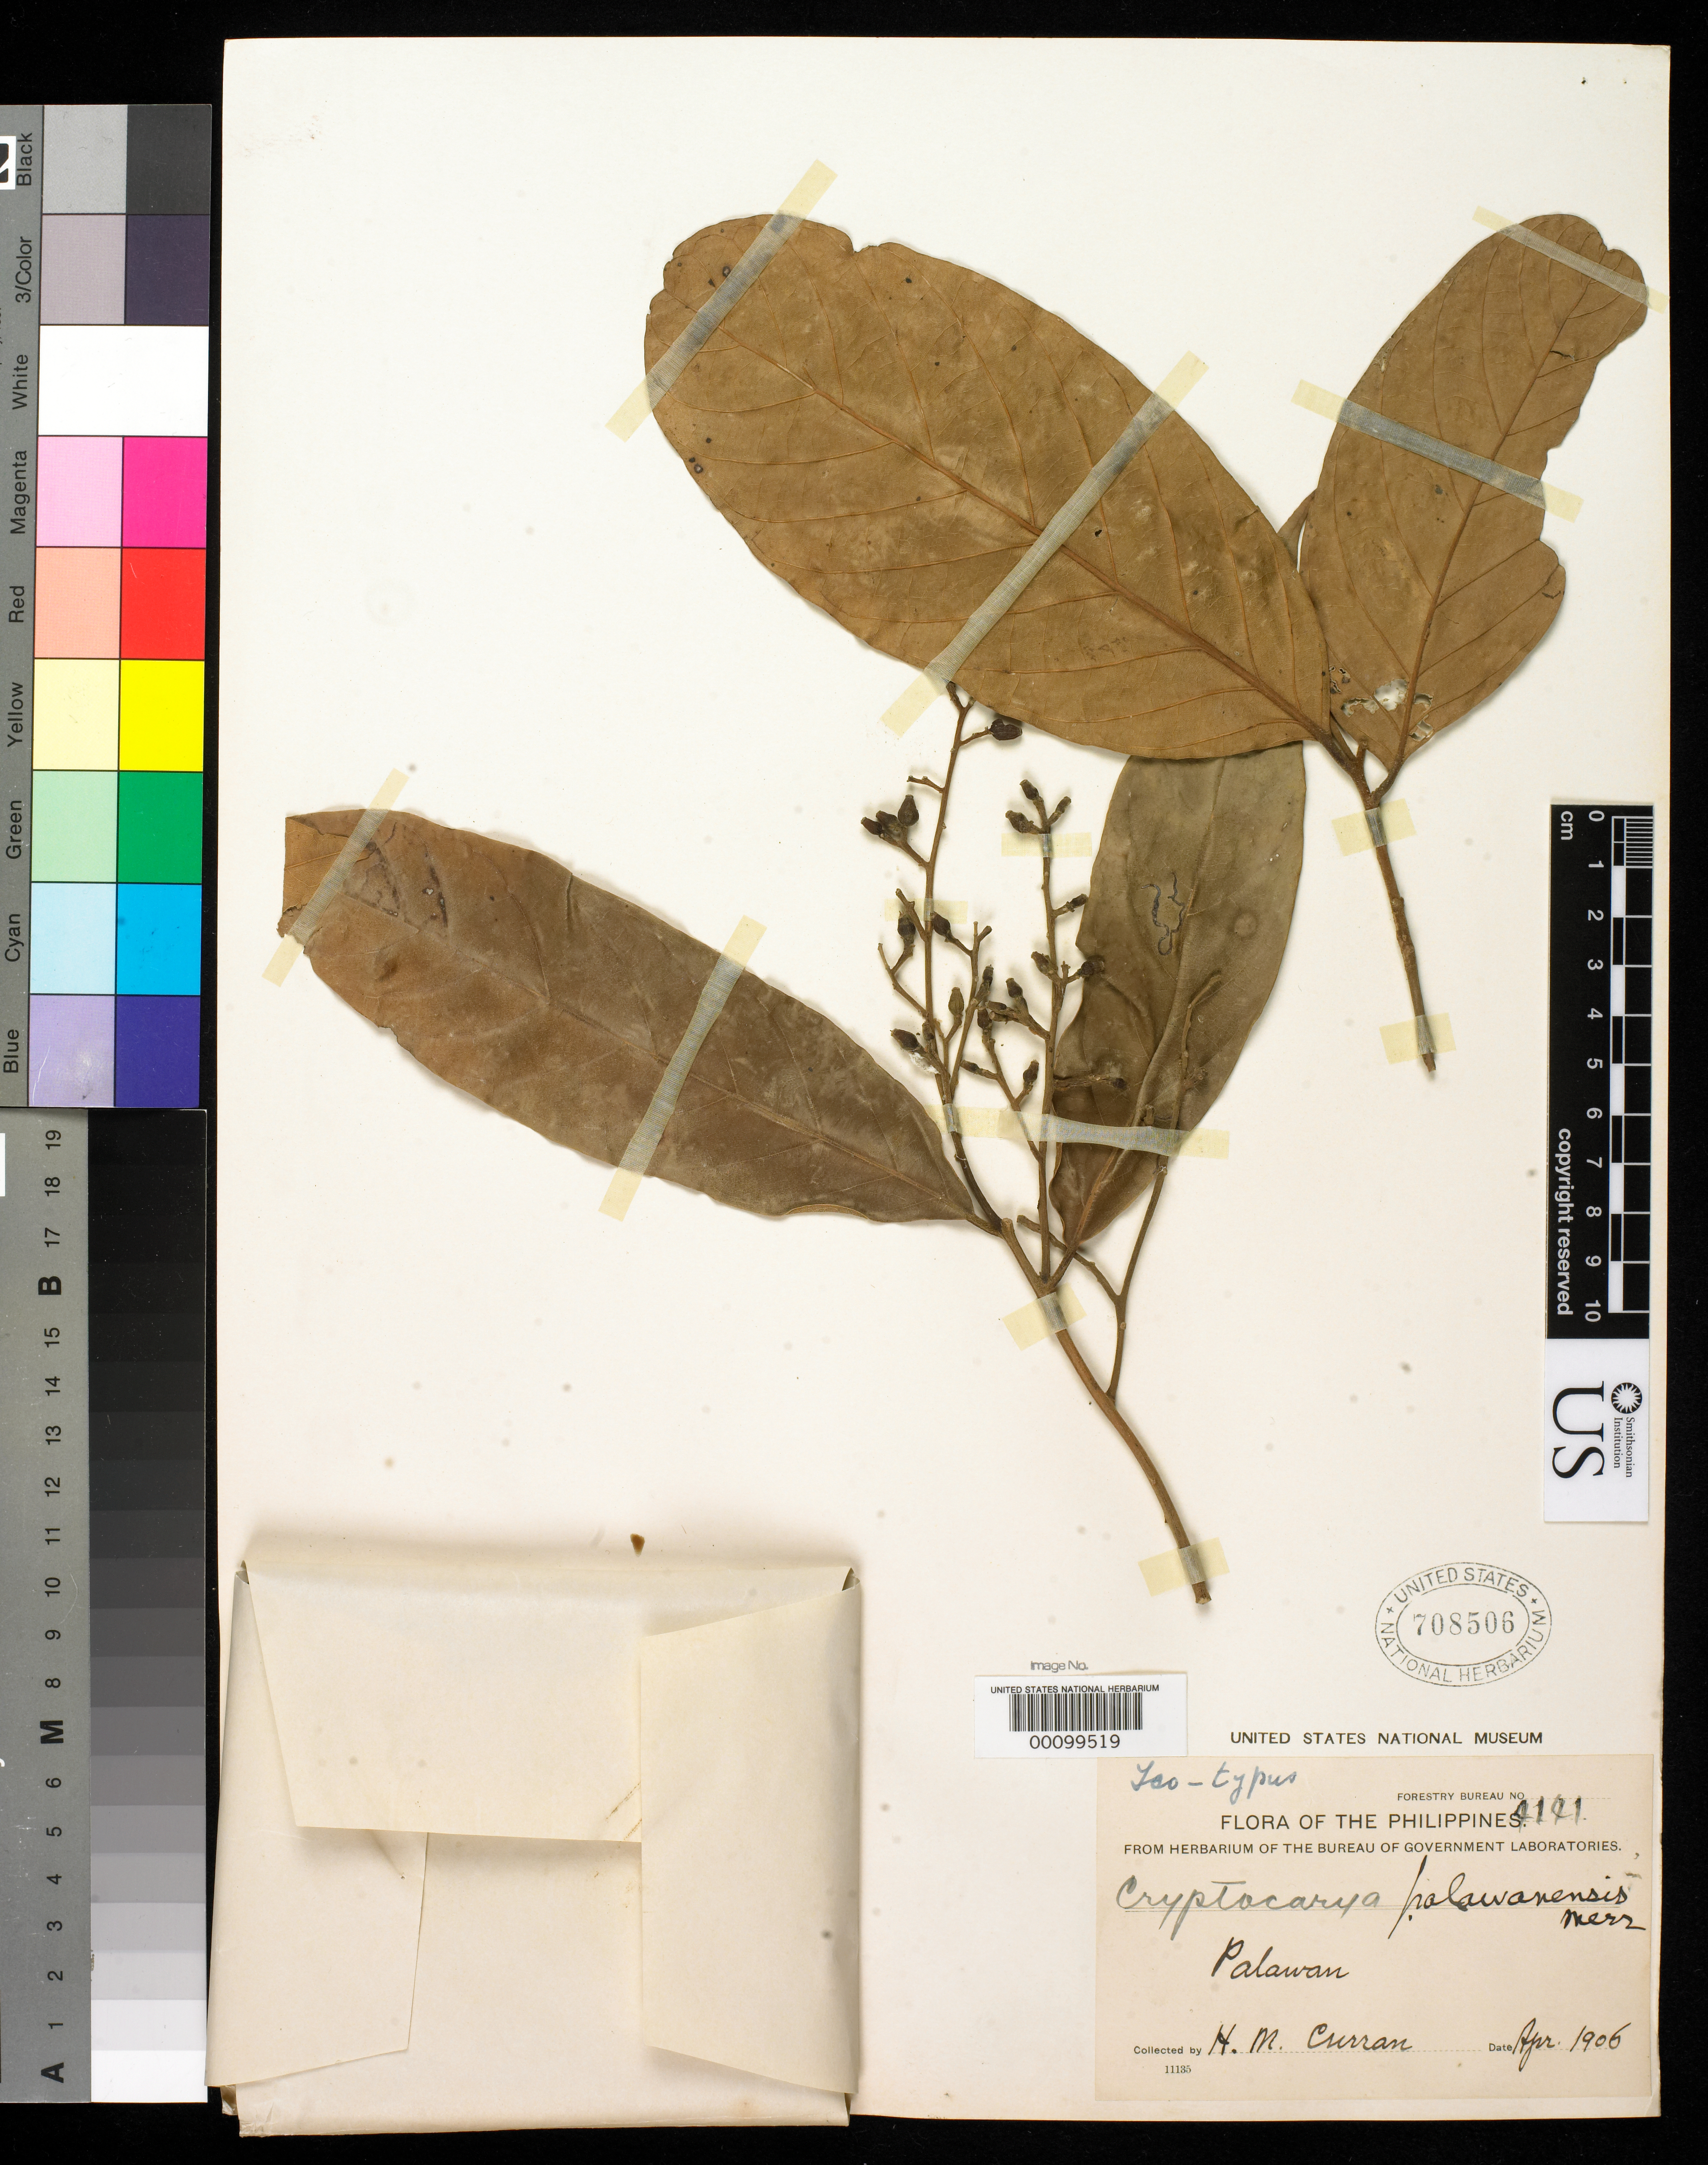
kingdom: Plantae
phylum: Tracheophyta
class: Magnoliopsida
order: Laurales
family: Lauraceae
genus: Cryptocarya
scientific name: Cryptocarya palawanensis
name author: Merr.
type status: Isotype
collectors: H. M. Curran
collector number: For. Bur. 4141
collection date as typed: Apr 1906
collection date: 1906-04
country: Philippines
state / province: Mimaropa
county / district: Palawan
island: Palawan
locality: Near Iwahig Penal Settlement.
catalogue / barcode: US 708506